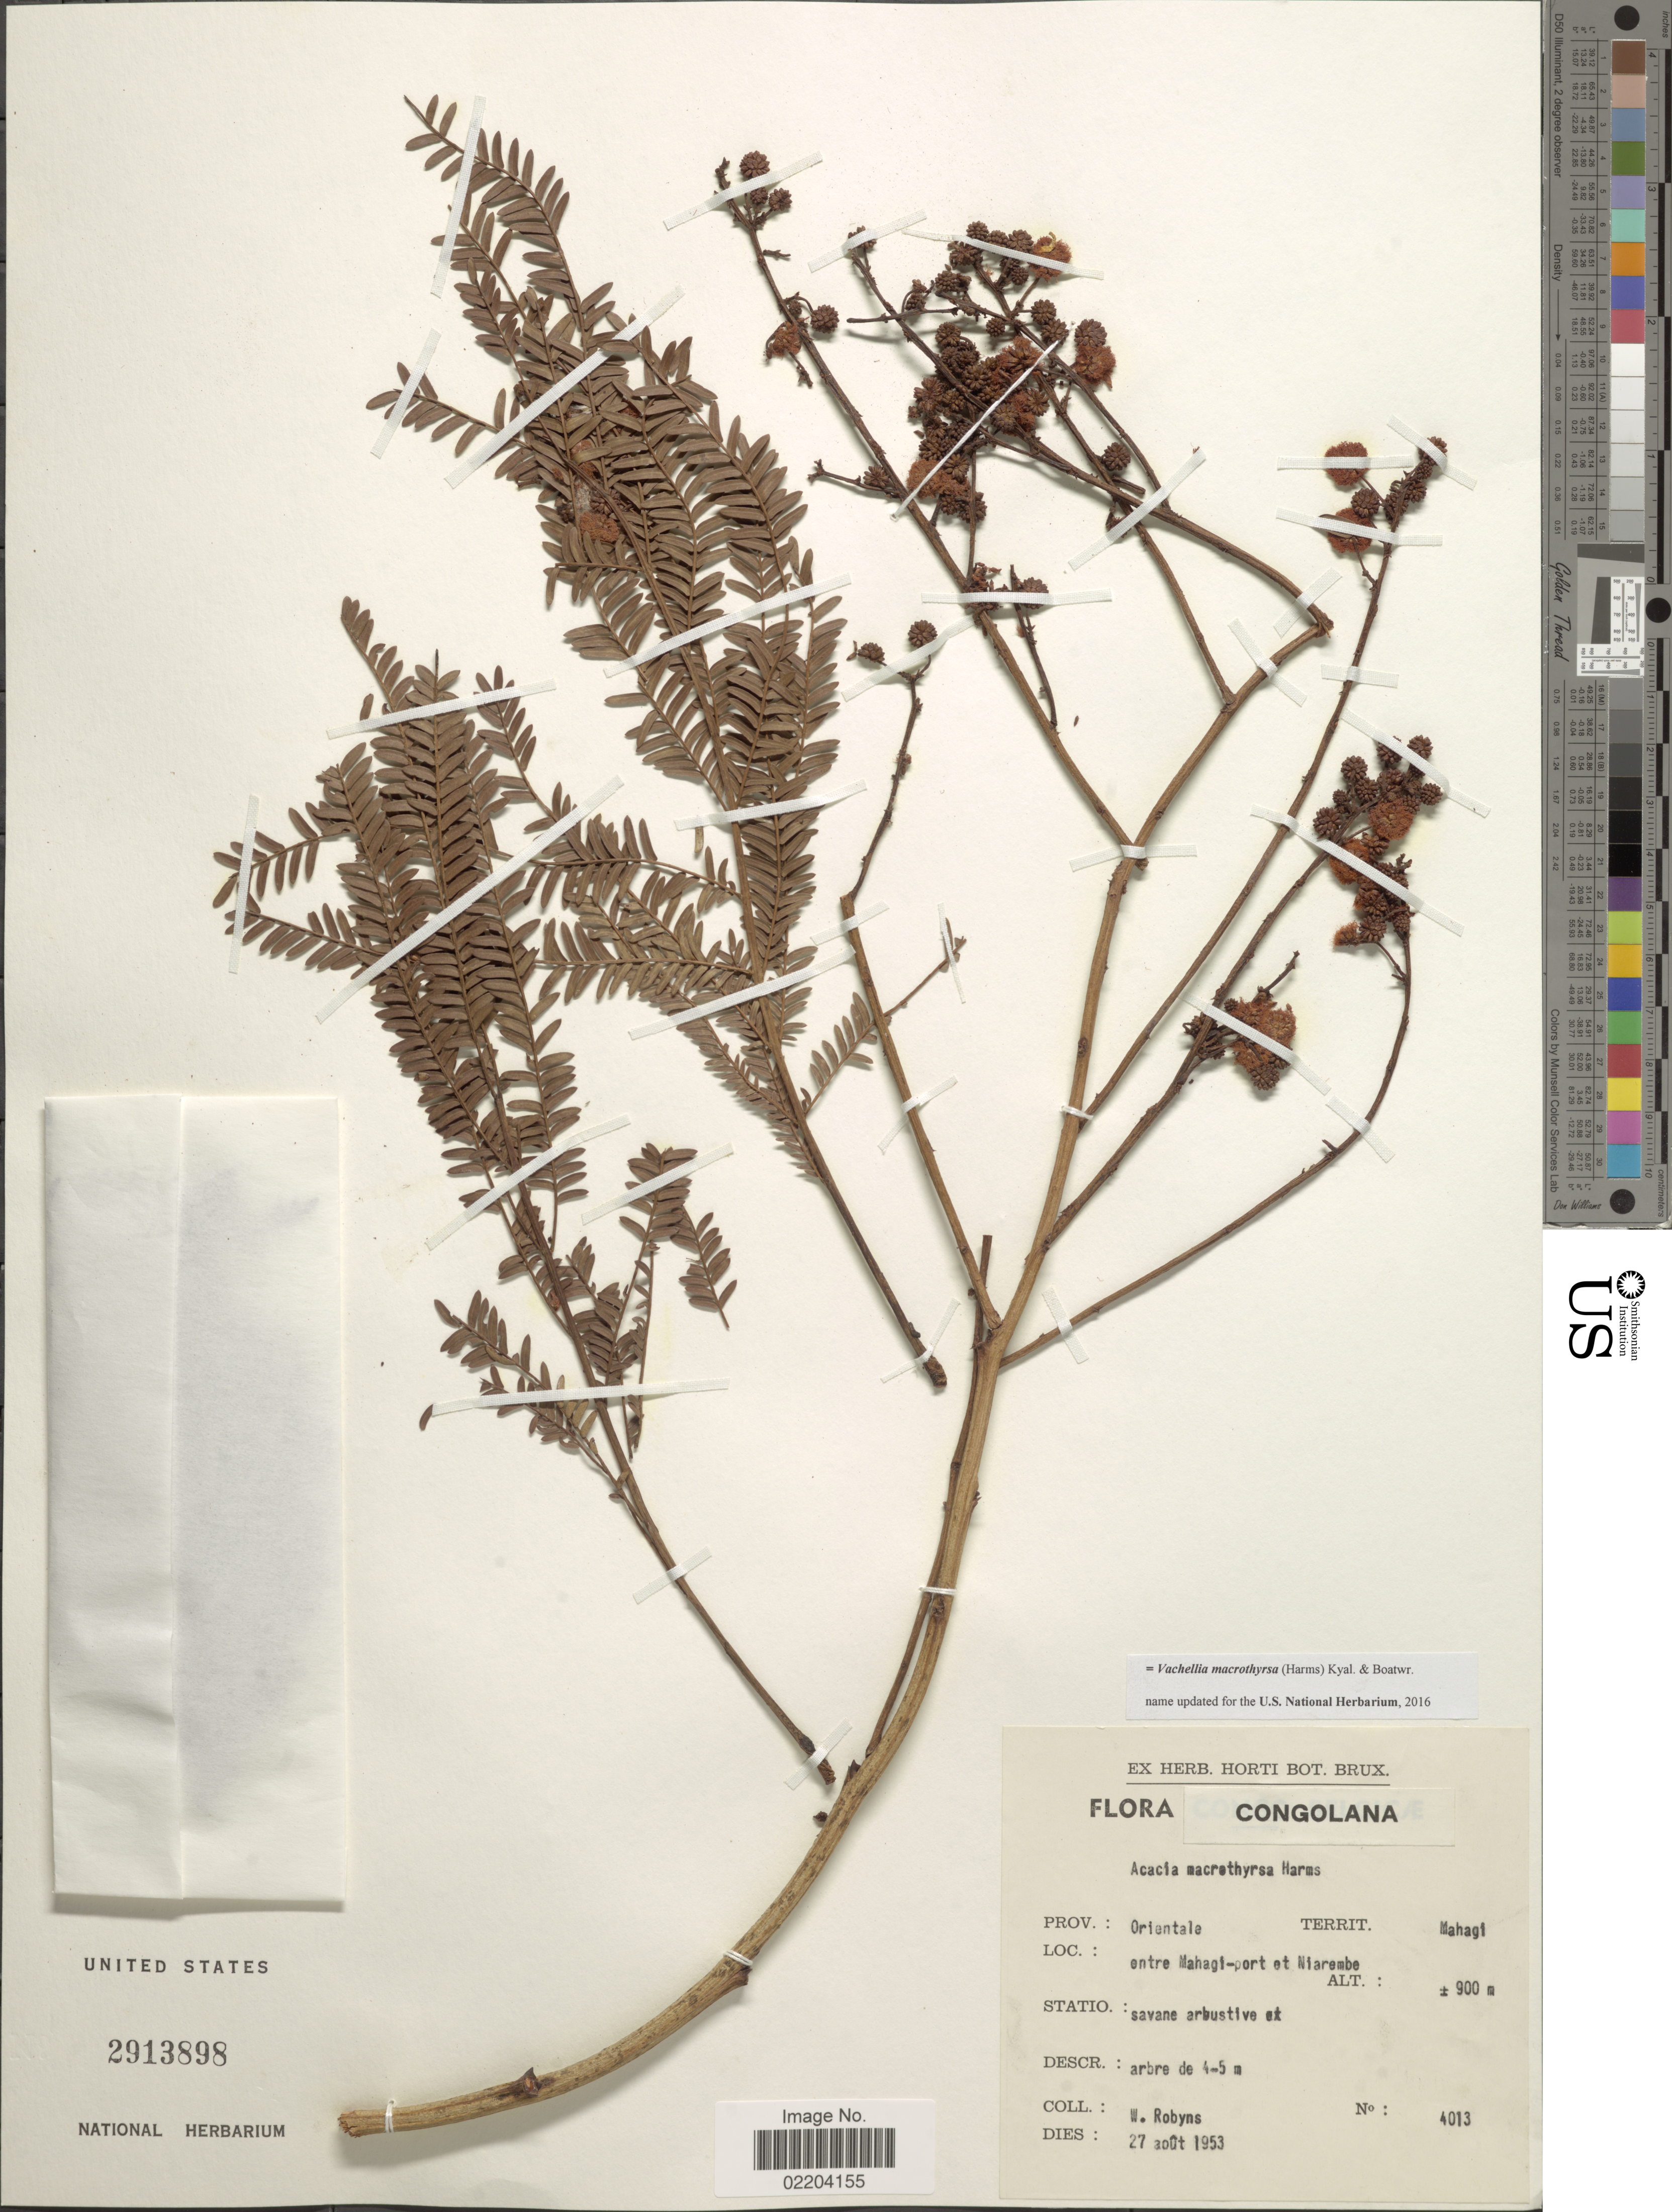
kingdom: Plantae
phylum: Tracheophyta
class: Magnoliopsida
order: Fabales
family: Fabaceae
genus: Vachellia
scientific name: Vachellia macrothyrsa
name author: (Harms) Kyal. & Boatwr.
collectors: W. Robyns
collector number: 4013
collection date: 1953-08-27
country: Congo, Democratic Republic of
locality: Congolana, Prov. Orientale, Territ. Mahagi. entre Mahagi-port et Niarembe.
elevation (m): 900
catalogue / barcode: US 2913898